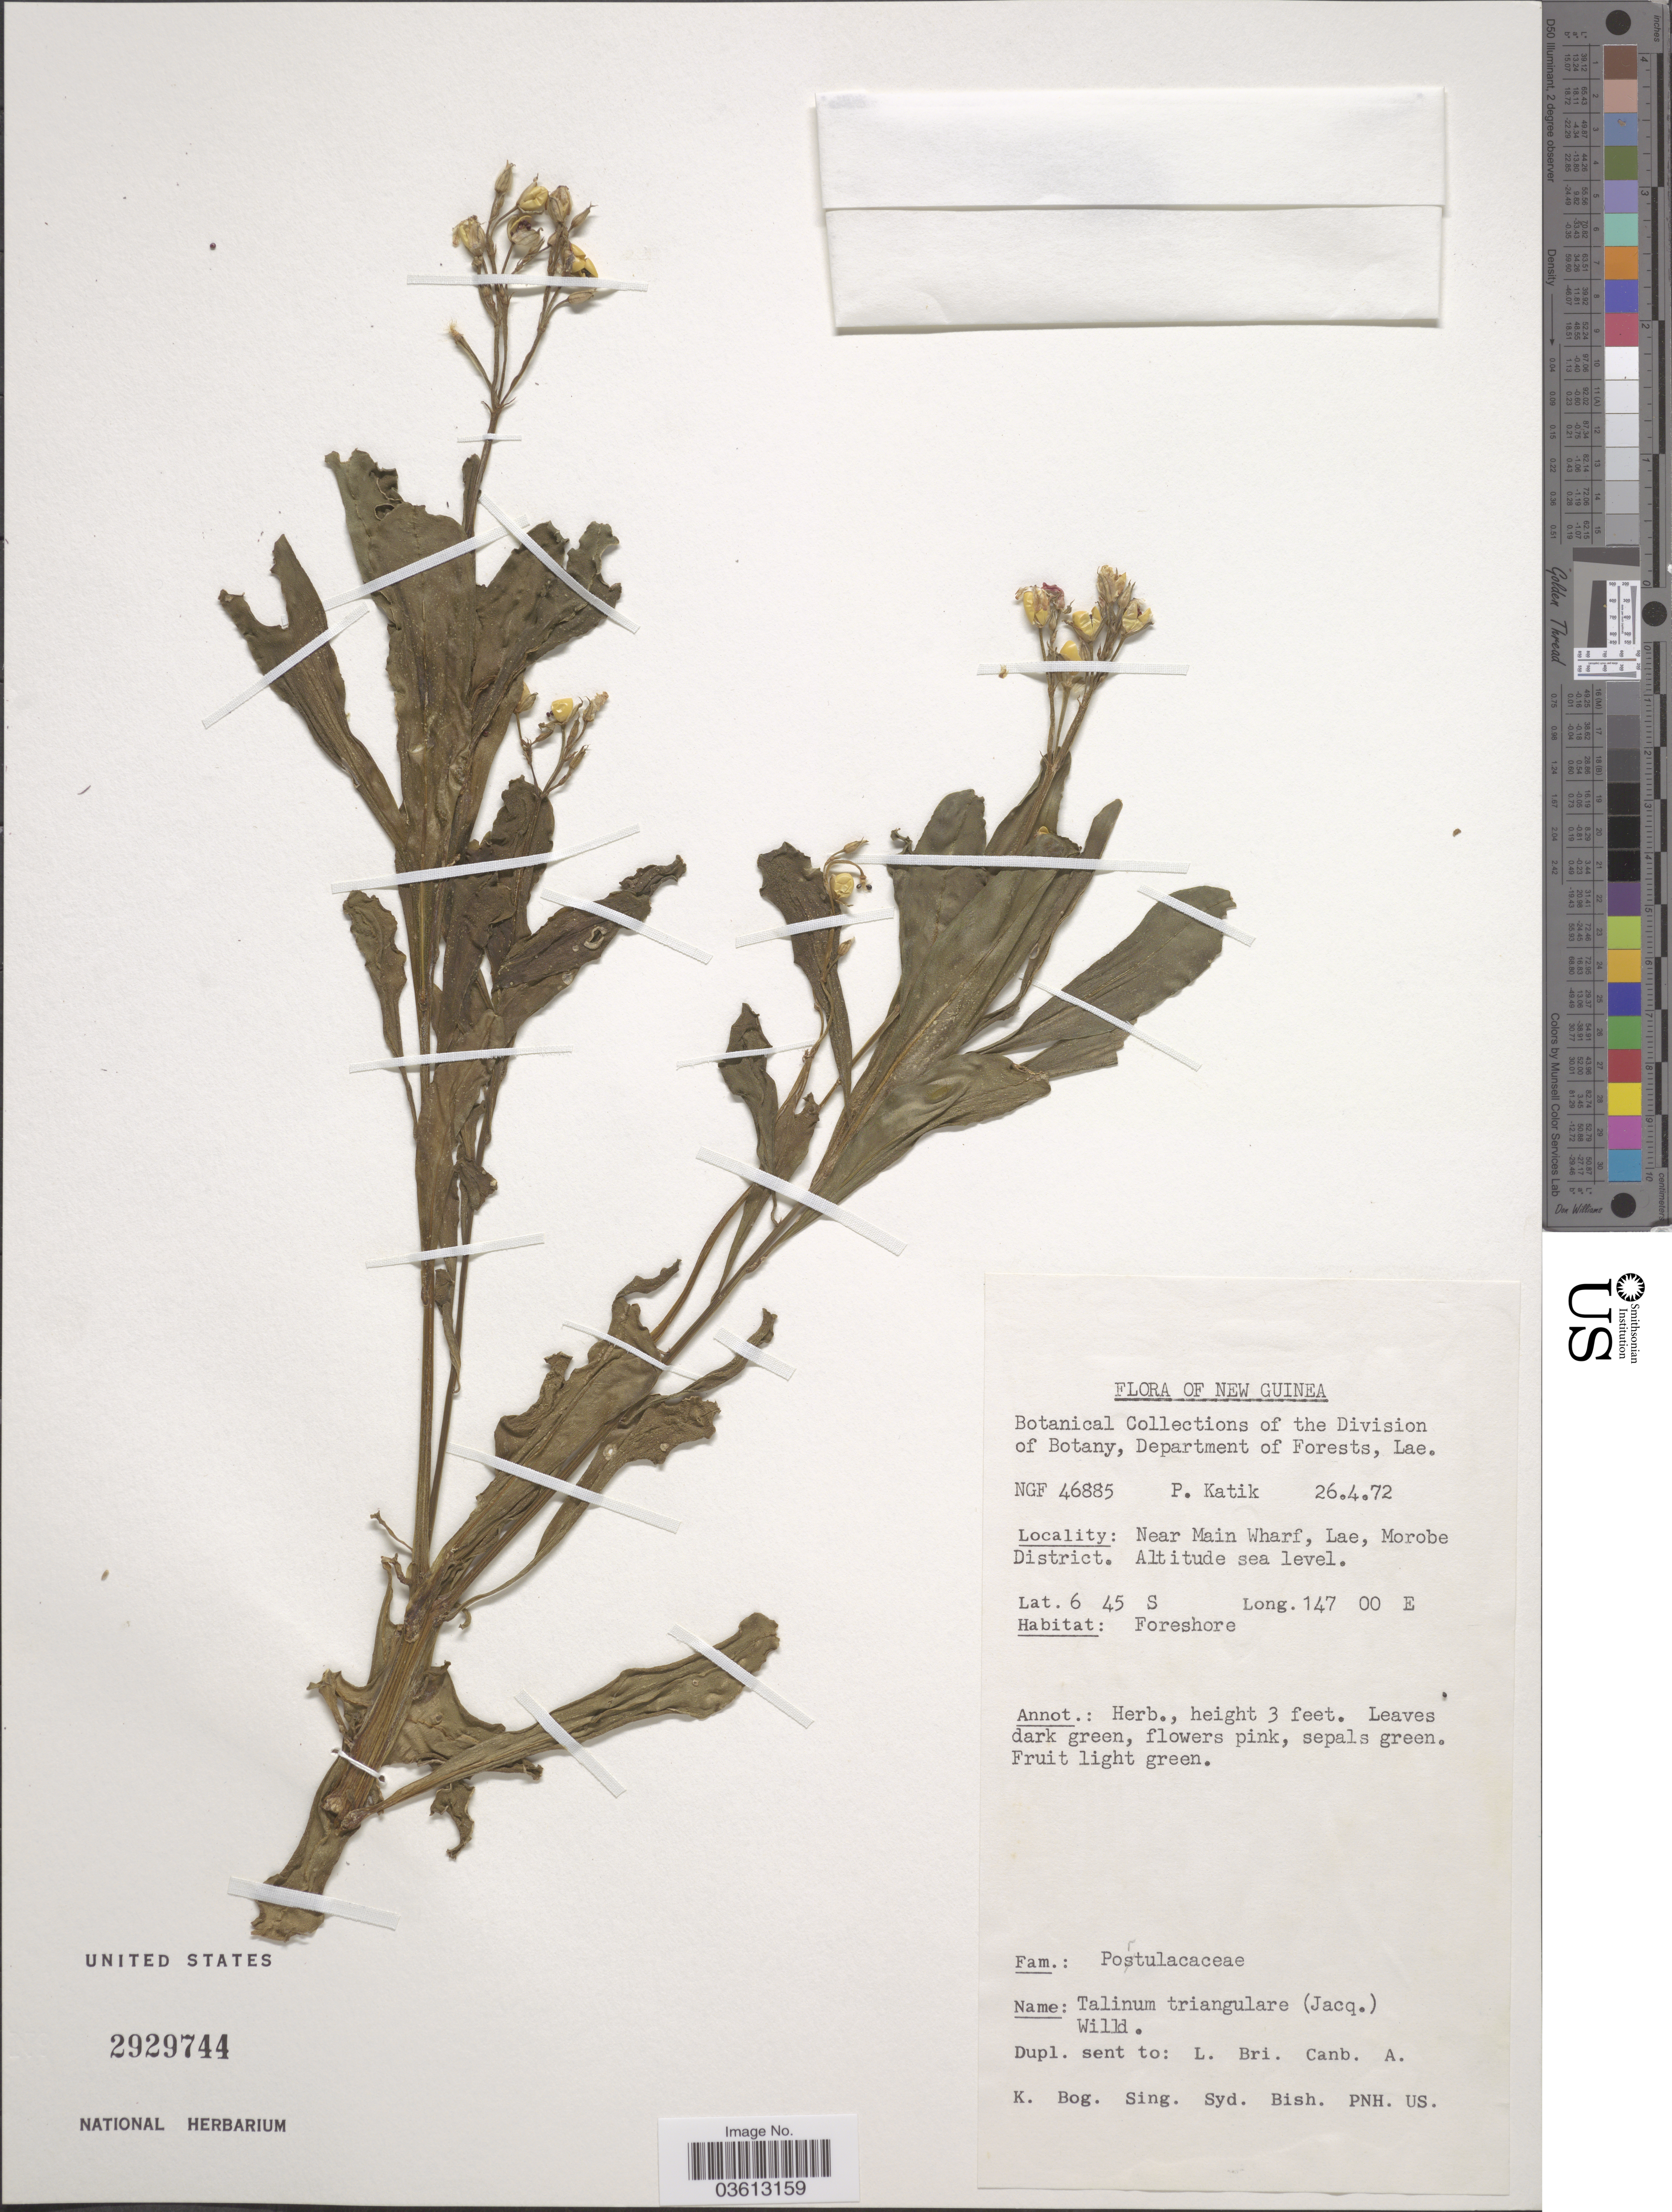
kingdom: Plantae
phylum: Tracheophyta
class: Magnoliopsida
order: Caryophyllales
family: Talinaceae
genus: Talinum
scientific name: Talinum triangulare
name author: (Jacq.) Willd.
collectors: P. Katik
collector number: NGF 46885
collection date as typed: Transcribed d/m/y: 26/4/72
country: Papua New Guinea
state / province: Morobe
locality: New Guinea. Near Main Wharf, Lae, Morobe District.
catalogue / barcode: US 2929744